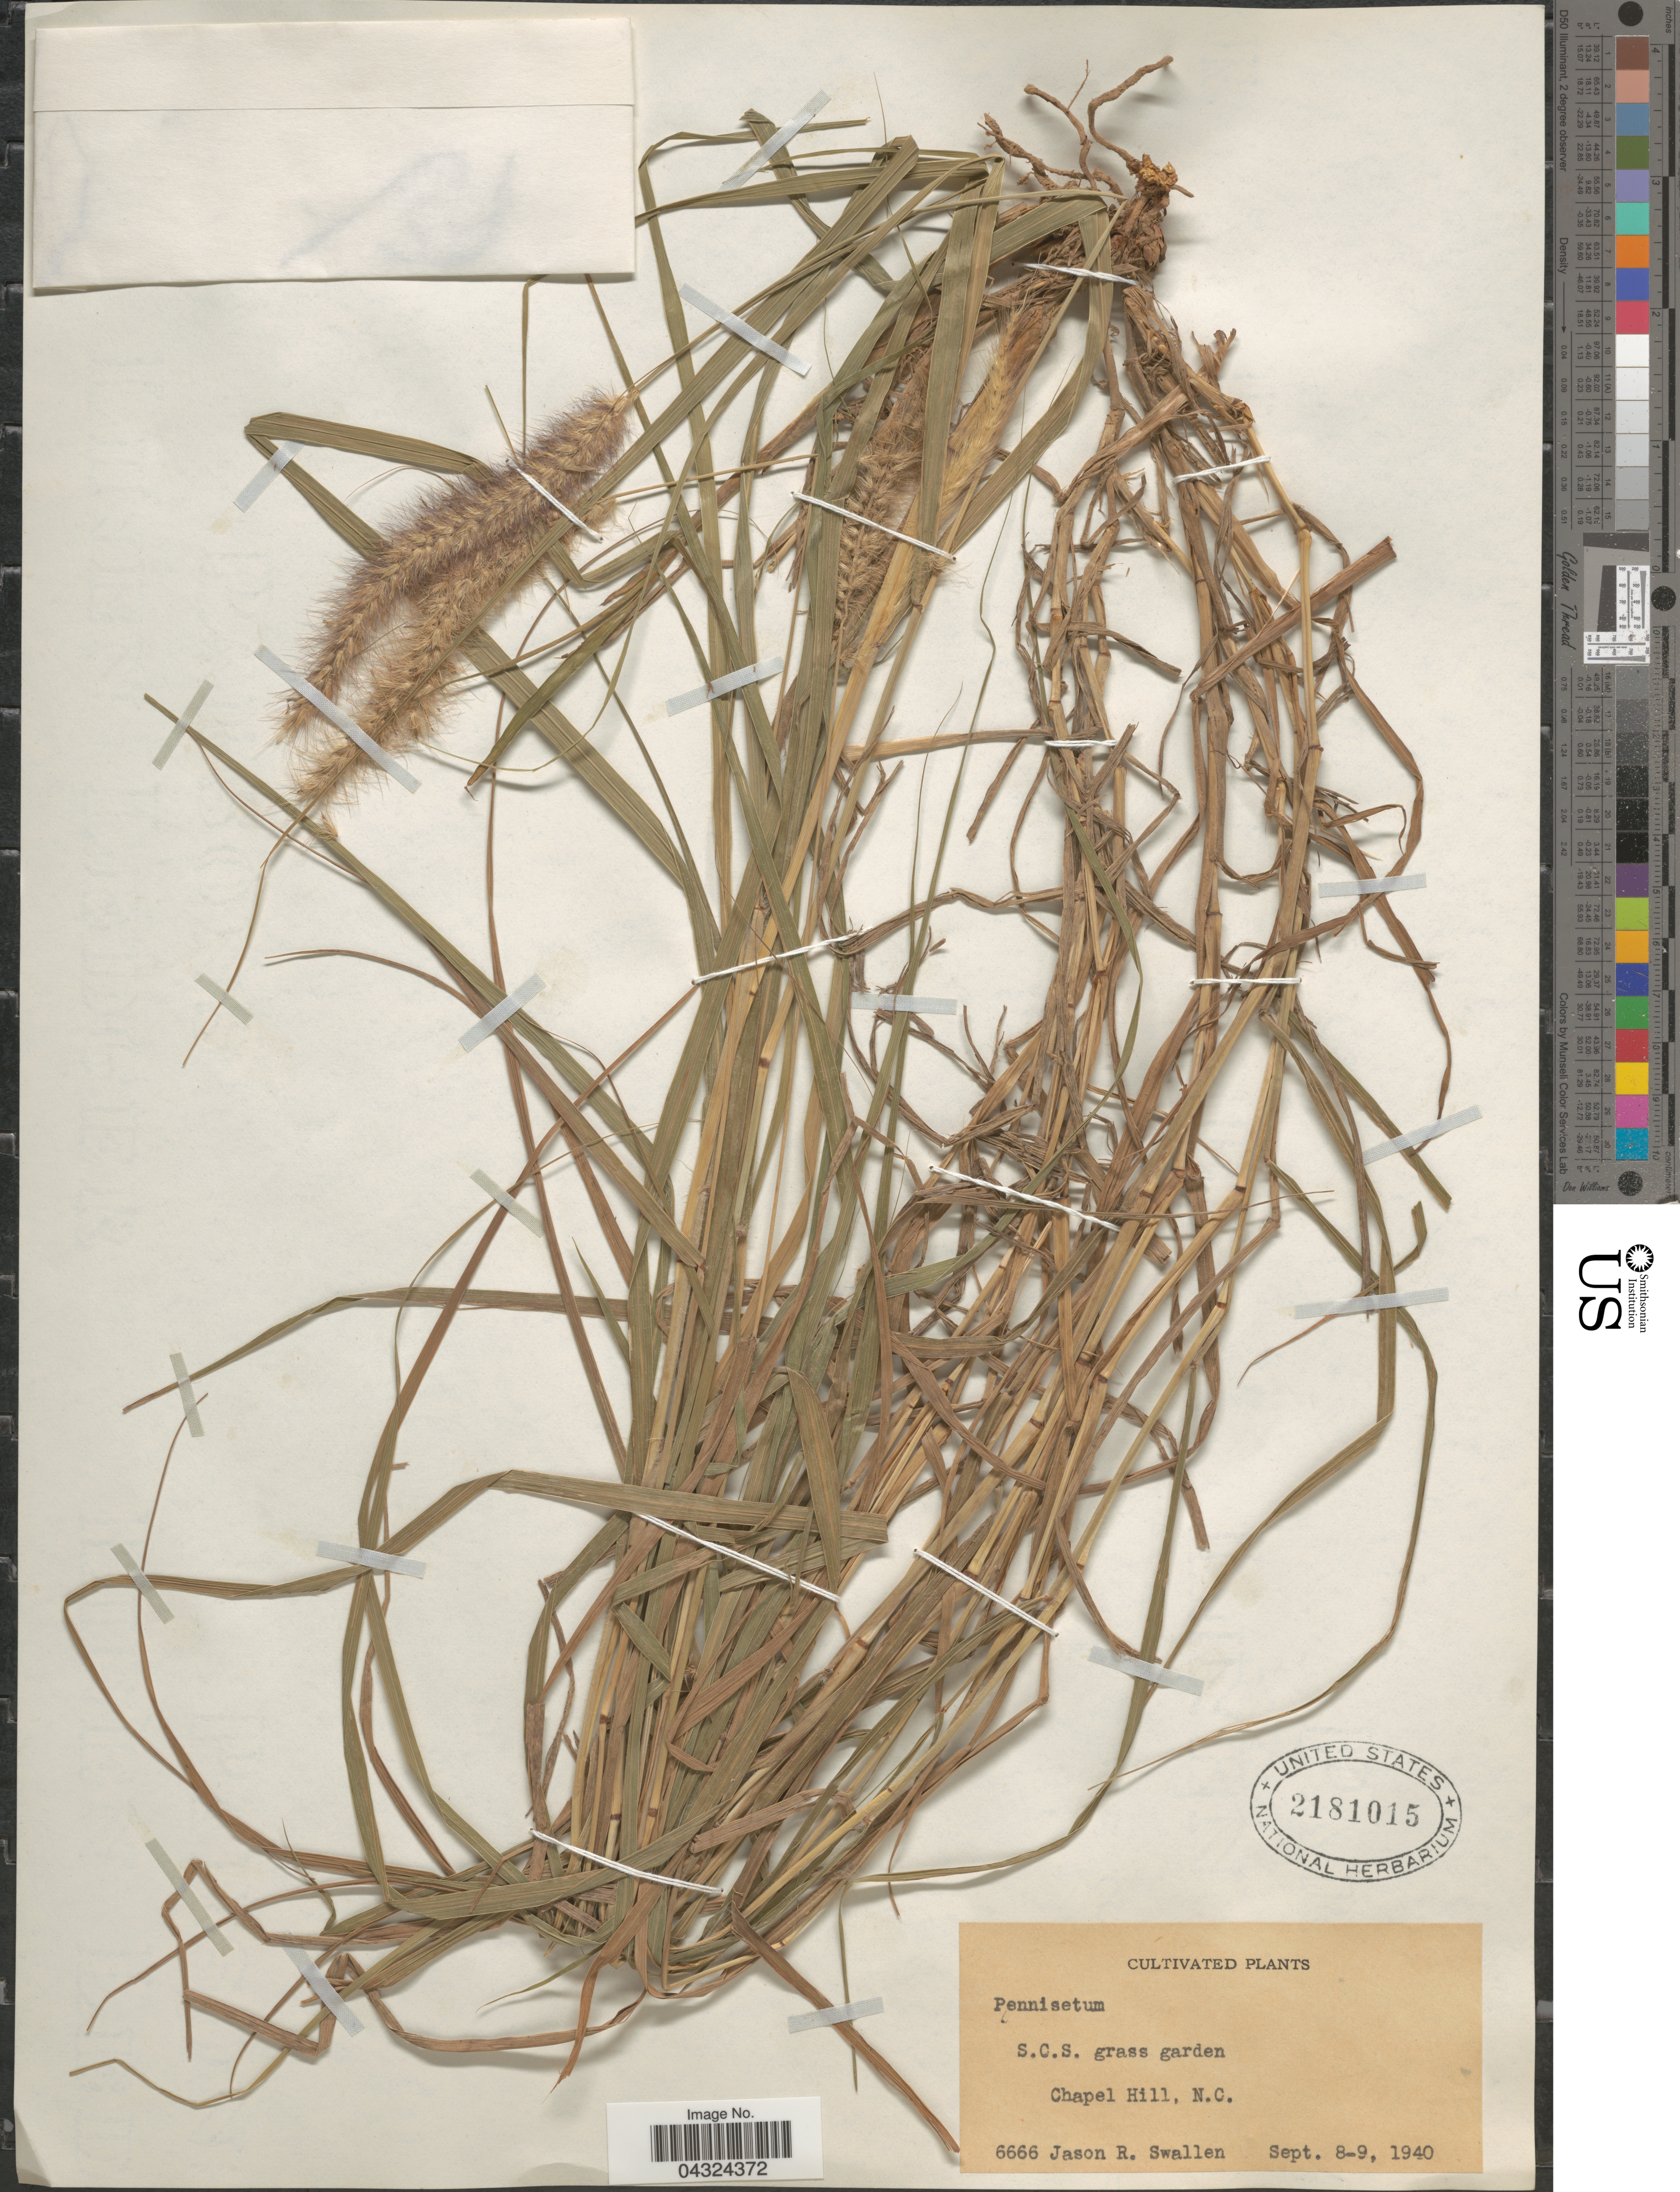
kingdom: Plantae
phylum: Tracheophyta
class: Liliopsida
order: Poales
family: Poaceae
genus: Cenchrus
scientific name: Cenchrus sp.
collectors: J. R. Swallen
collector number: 6666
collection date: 1940-09-08/1940-09-09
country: United States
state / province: North Carolina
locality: S.C.S. grass garden. Chapel Hill.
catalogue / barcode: US 2181015